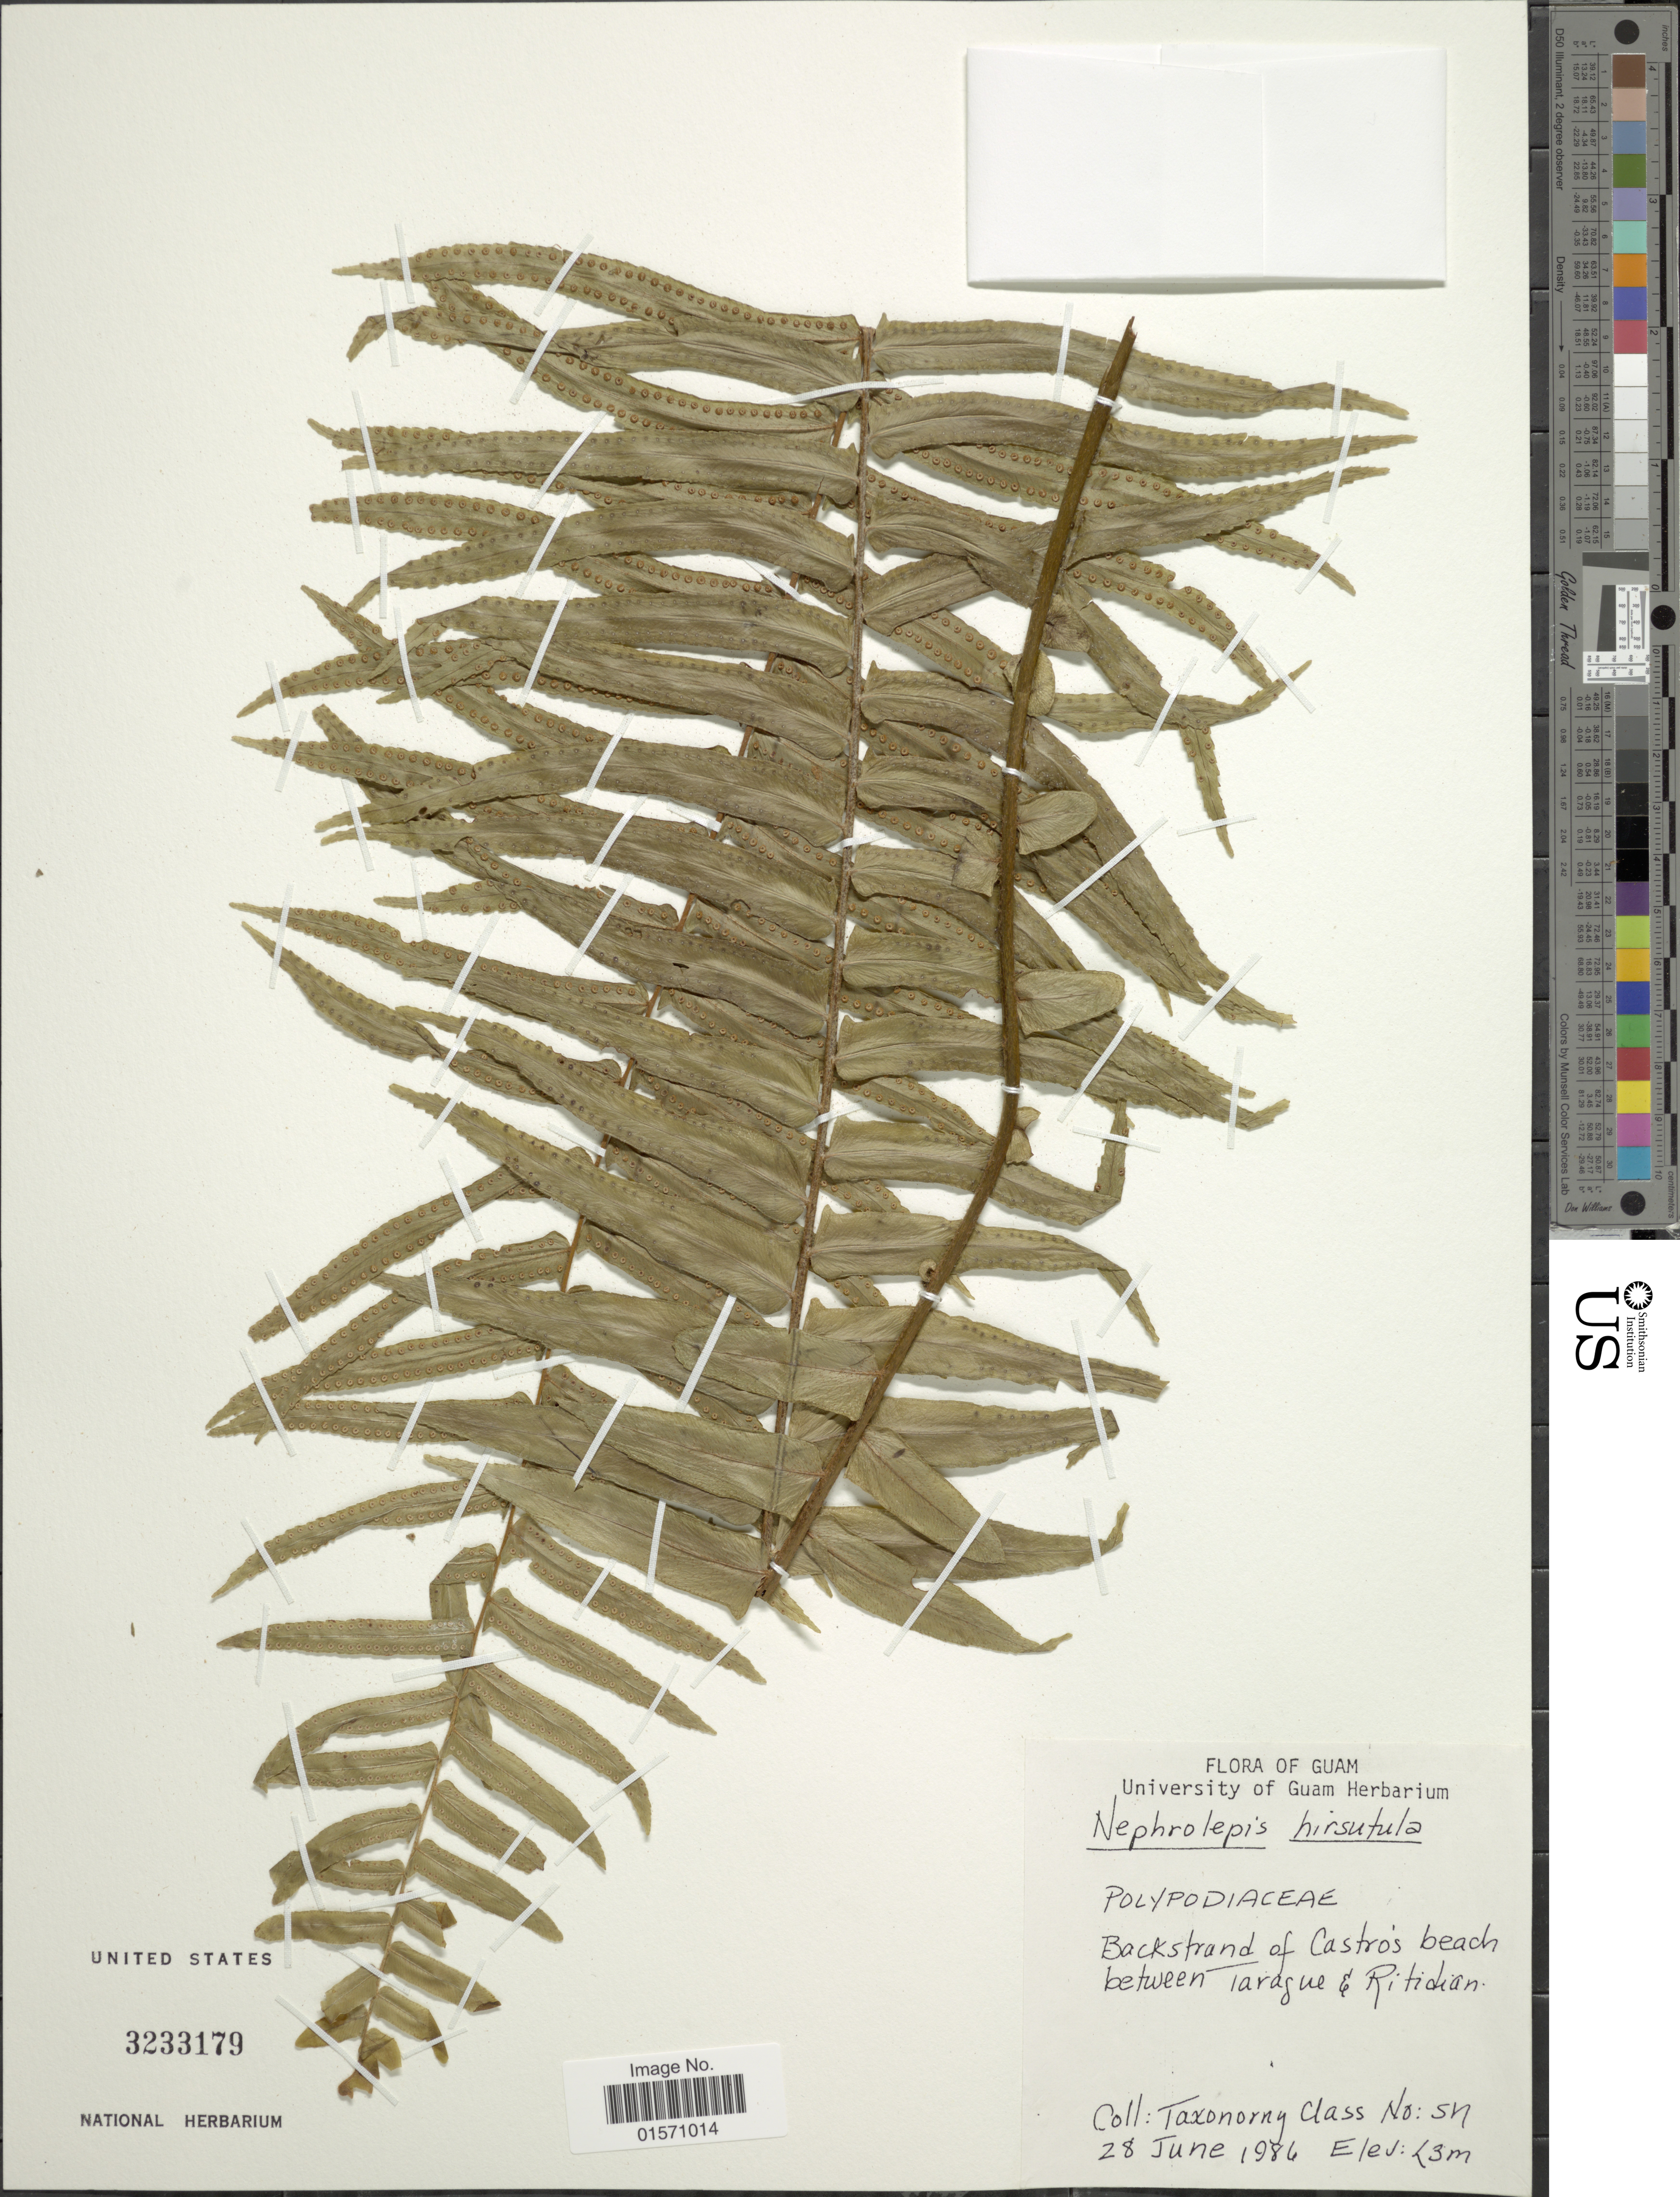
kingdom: Plantae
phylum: Tracheophyta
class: Polypodiopsida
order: Polypodiales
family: Nephrolepidaceae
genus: Nephrolepis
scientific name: Nephrolepis hirsutula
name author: (G. Forst.) C. Presl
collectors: Taxonomy class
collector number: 54*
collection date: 1986-06-28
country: Guam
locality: Backstrand of Castro's beach between Taraque & Ritidian [interpreted]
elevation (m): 3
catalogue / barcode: US 3233179